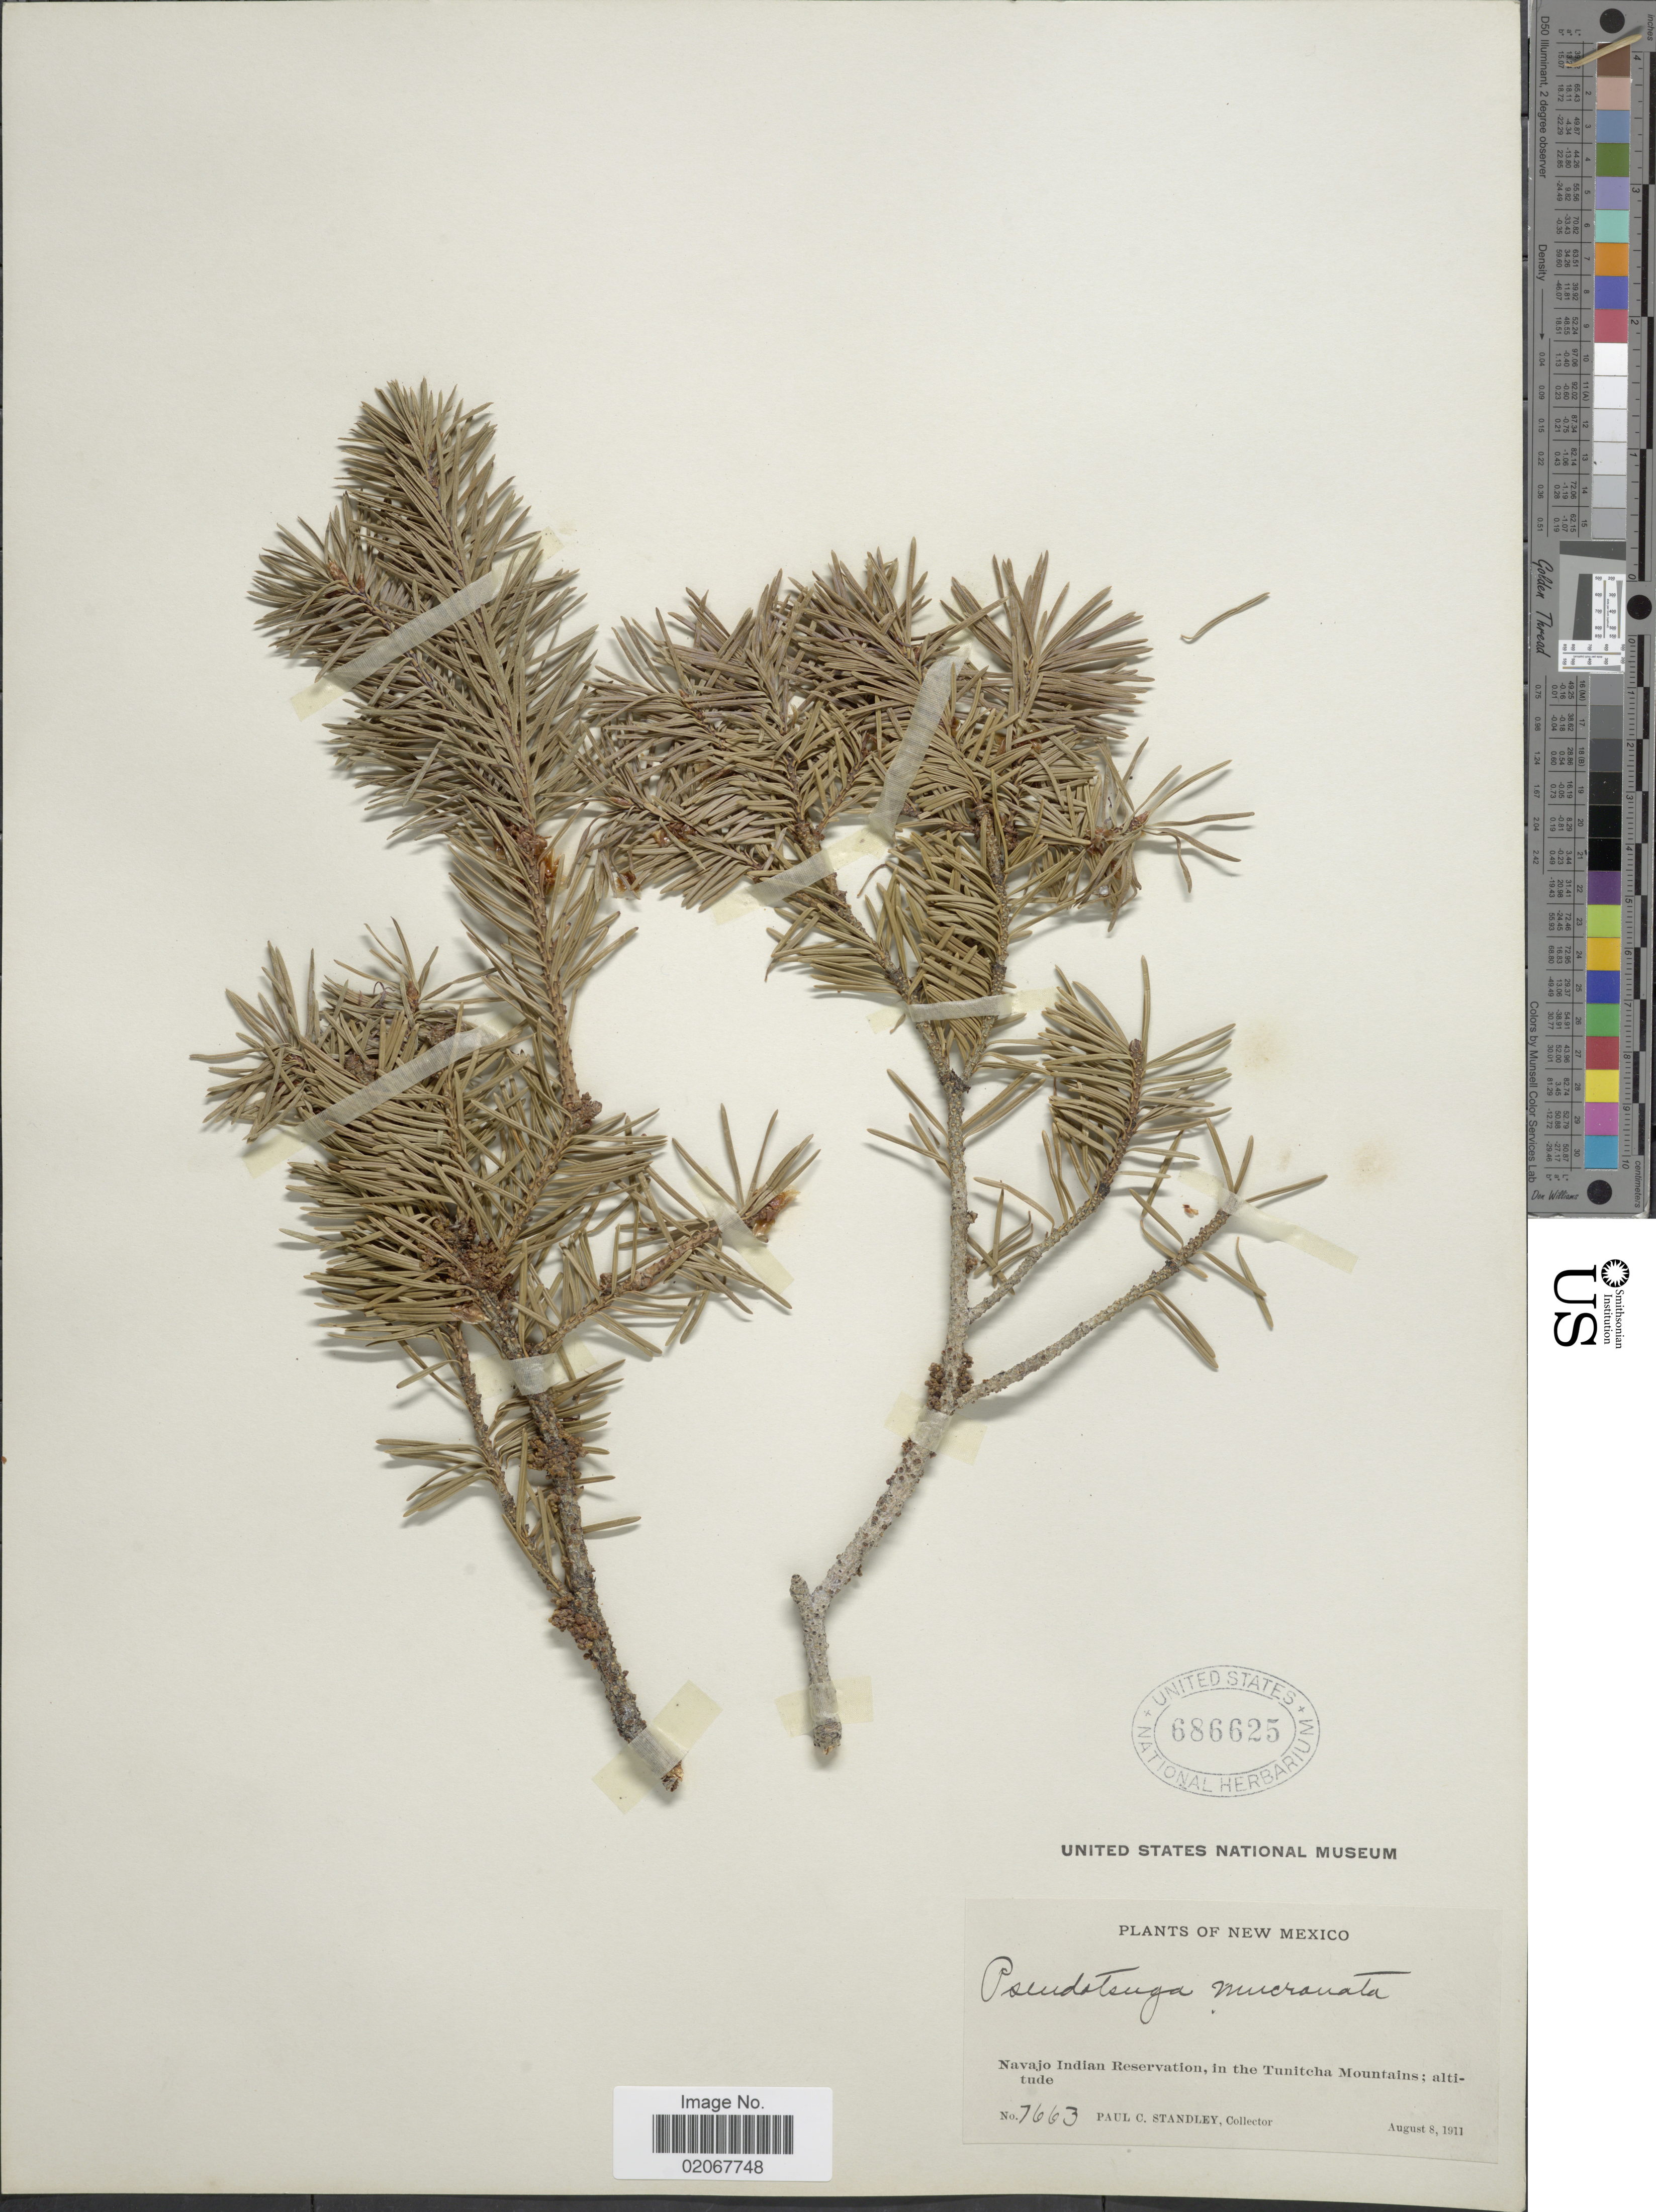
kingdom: Plantae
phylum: Tracheophyta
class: Pinopsida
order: Pinales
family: Pinaceae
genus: Pseudotsuga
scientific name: Pseudotsuga menziesii var. glauca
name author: (Beissn.) Franco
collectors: P. C. Standley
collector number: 7663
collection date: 1911-08-08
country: United States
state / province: New Mexico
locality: Navajo Indian Reservation, in the Tunitcha Mountains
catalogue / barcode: US 686625